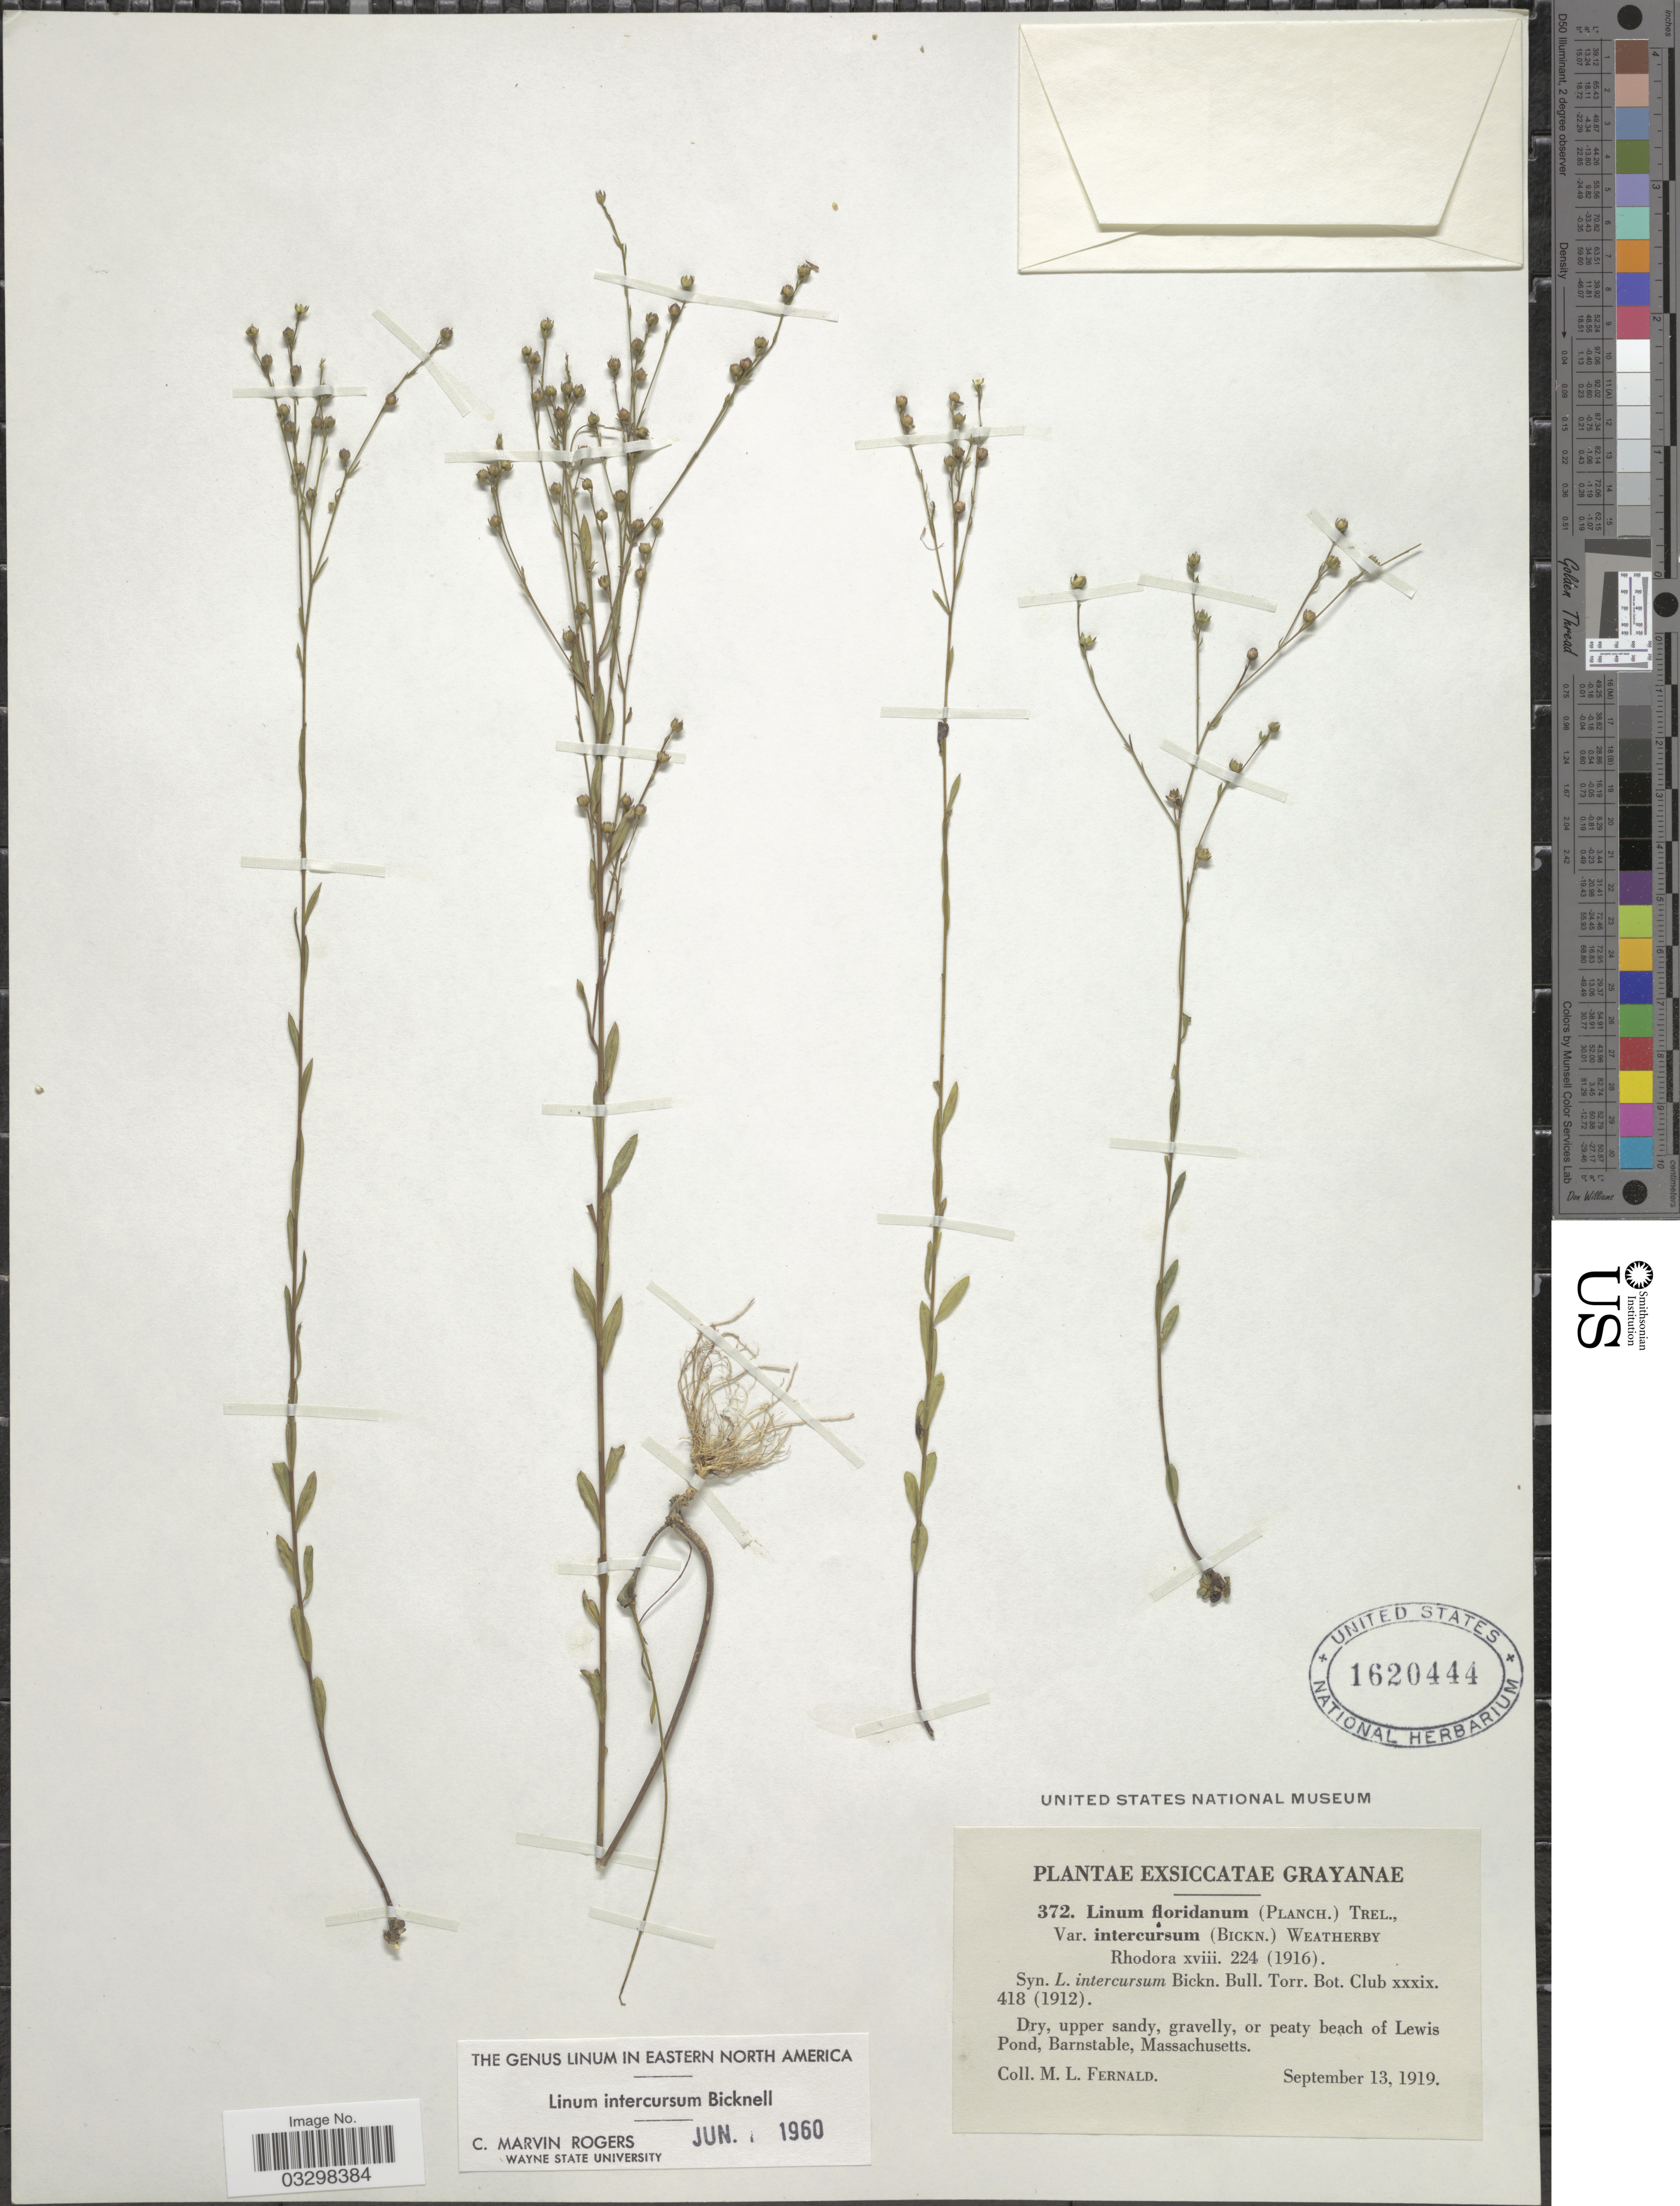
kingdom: Plantae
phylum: Tracheophyta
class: Magnoliopsida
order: Malpighiales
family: Linaceae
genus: Linum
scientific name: Linum intercursum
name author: E.P. Bicknell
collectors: M. L. Fernald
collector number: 372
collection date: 1919-09-13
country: United States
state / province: Massachusetts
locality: Peaty beach of Lewis Pond, Barnstable.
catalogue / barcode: US 1620444